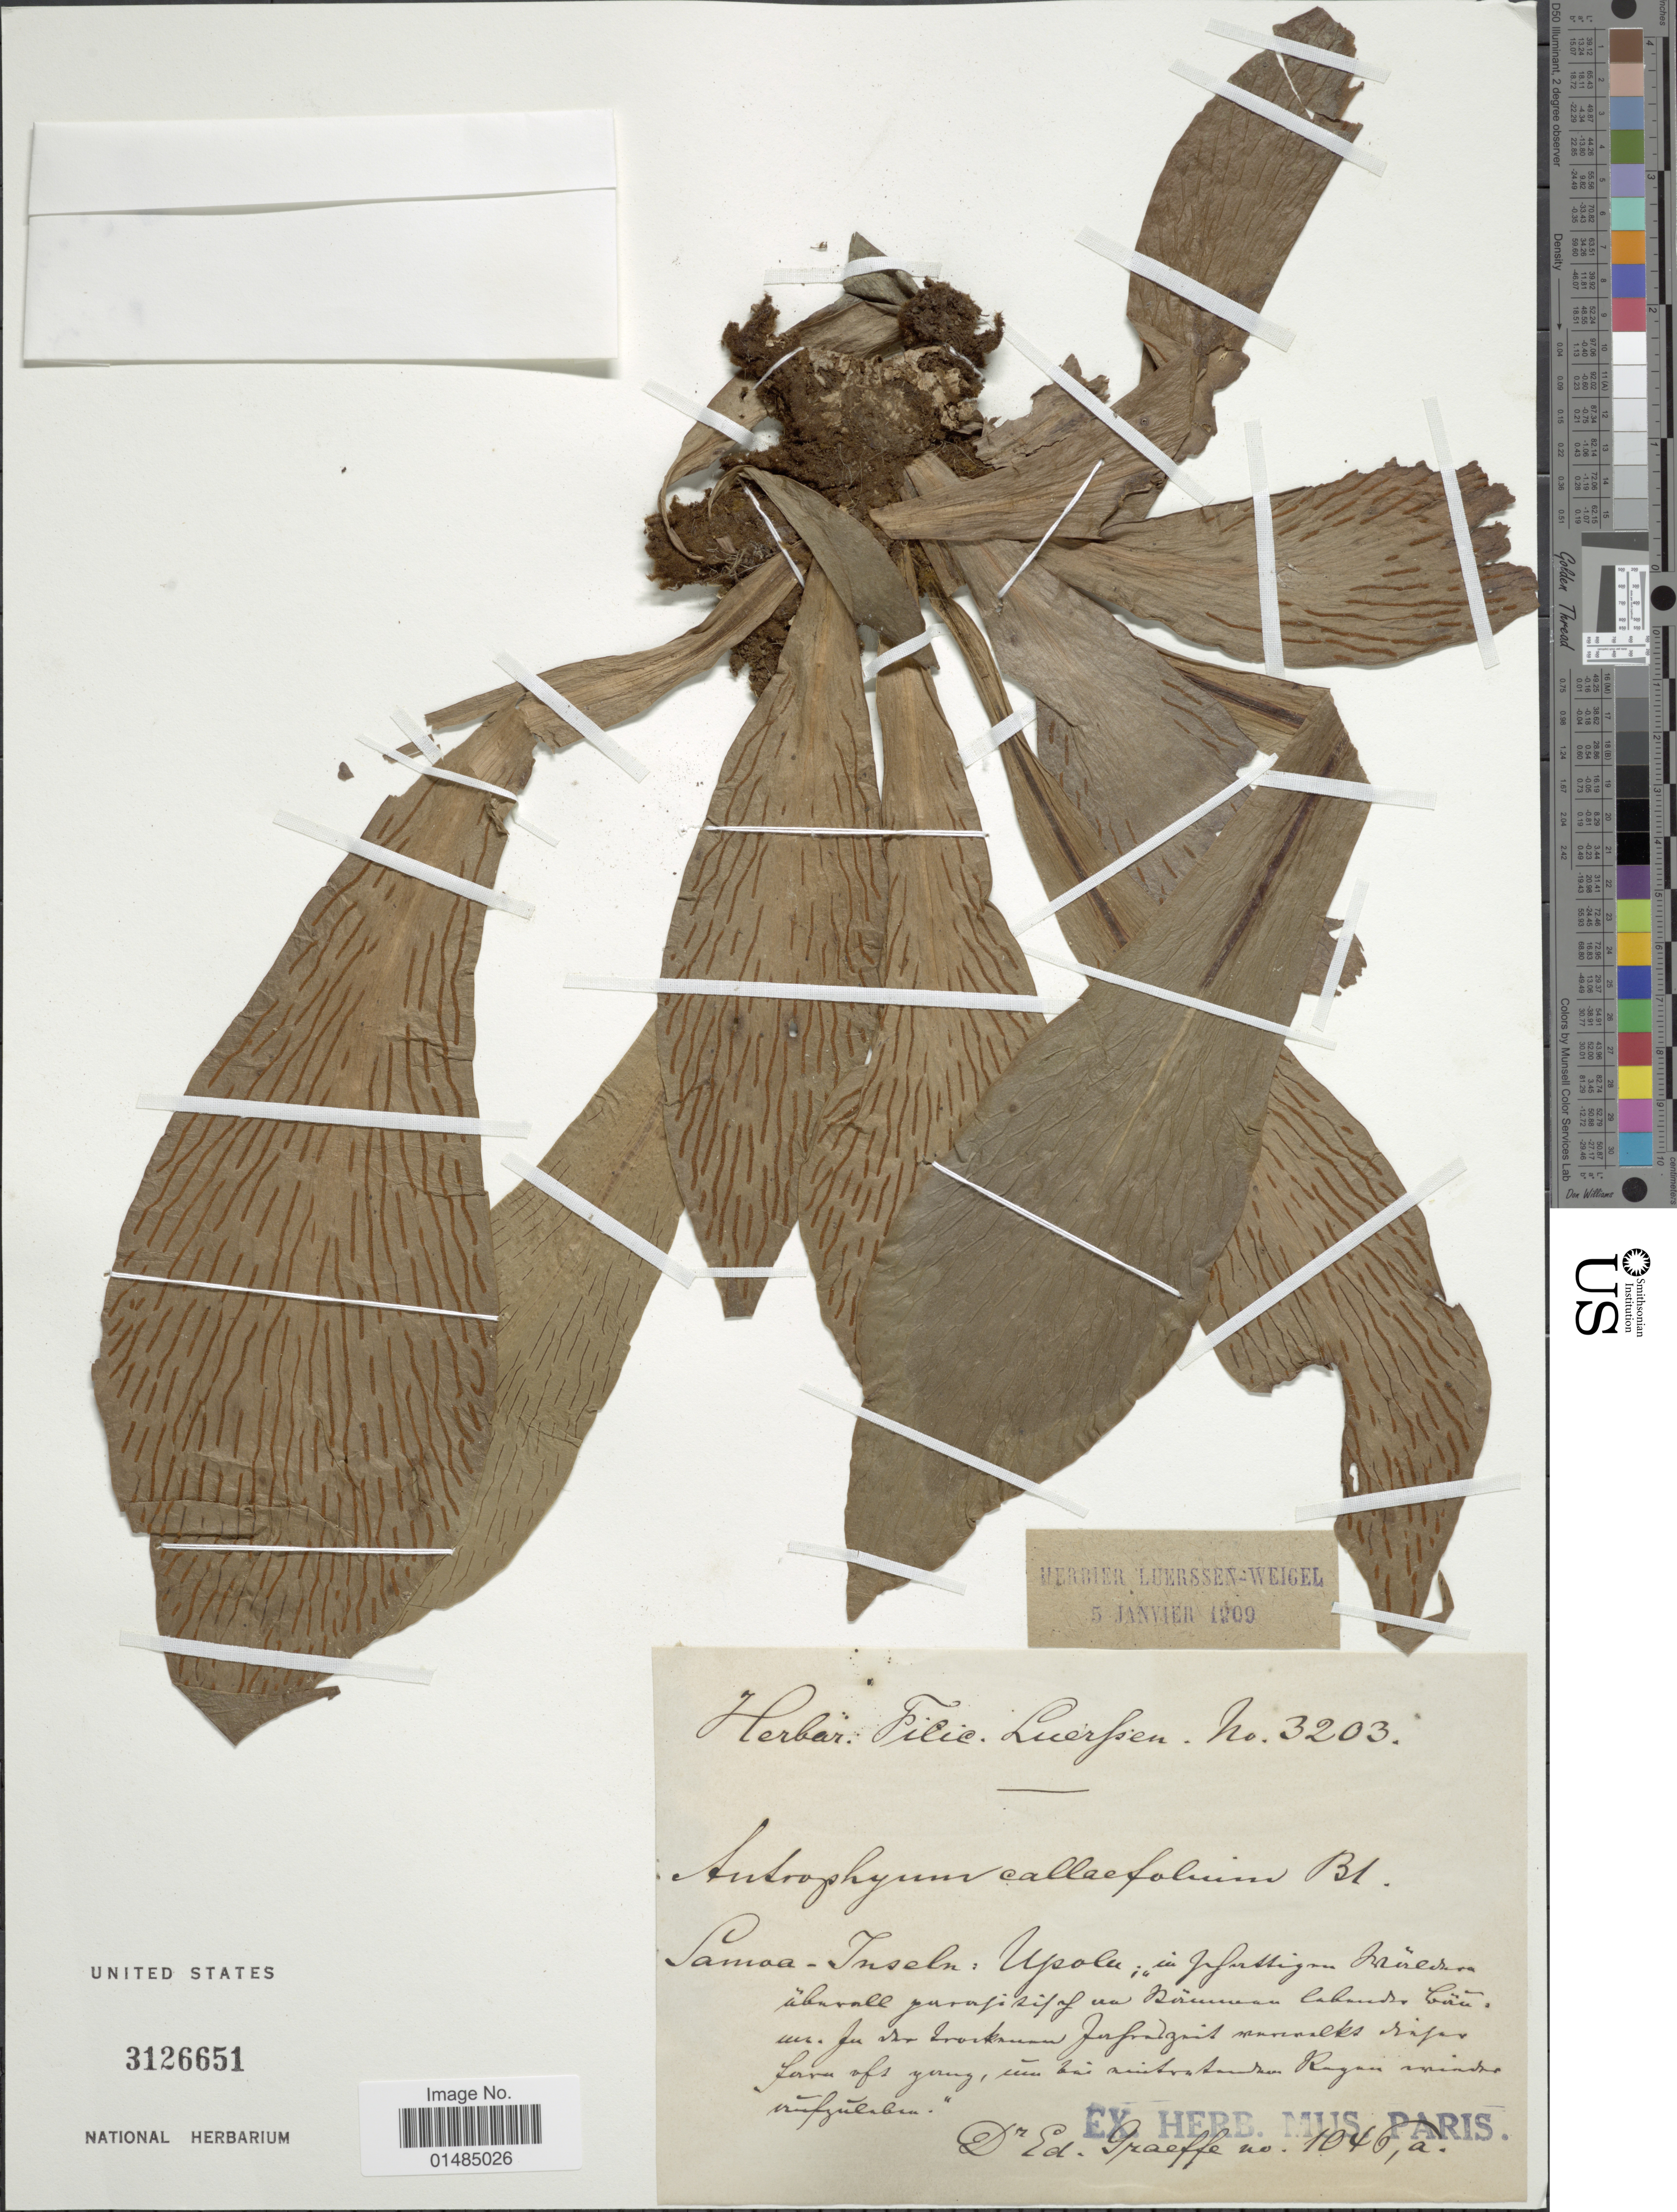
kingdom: Plantae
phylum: Tracheophyta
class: Polypodiopsida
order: Polypodiales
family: Pteridaceae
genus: Antrophyum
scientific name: Antrophyum alatum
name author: Brack. in Wilkes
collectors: E. Graeffe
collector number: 1046a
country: Samoa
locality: Samoa-Inseln, Upolu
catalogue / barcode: US 3126651